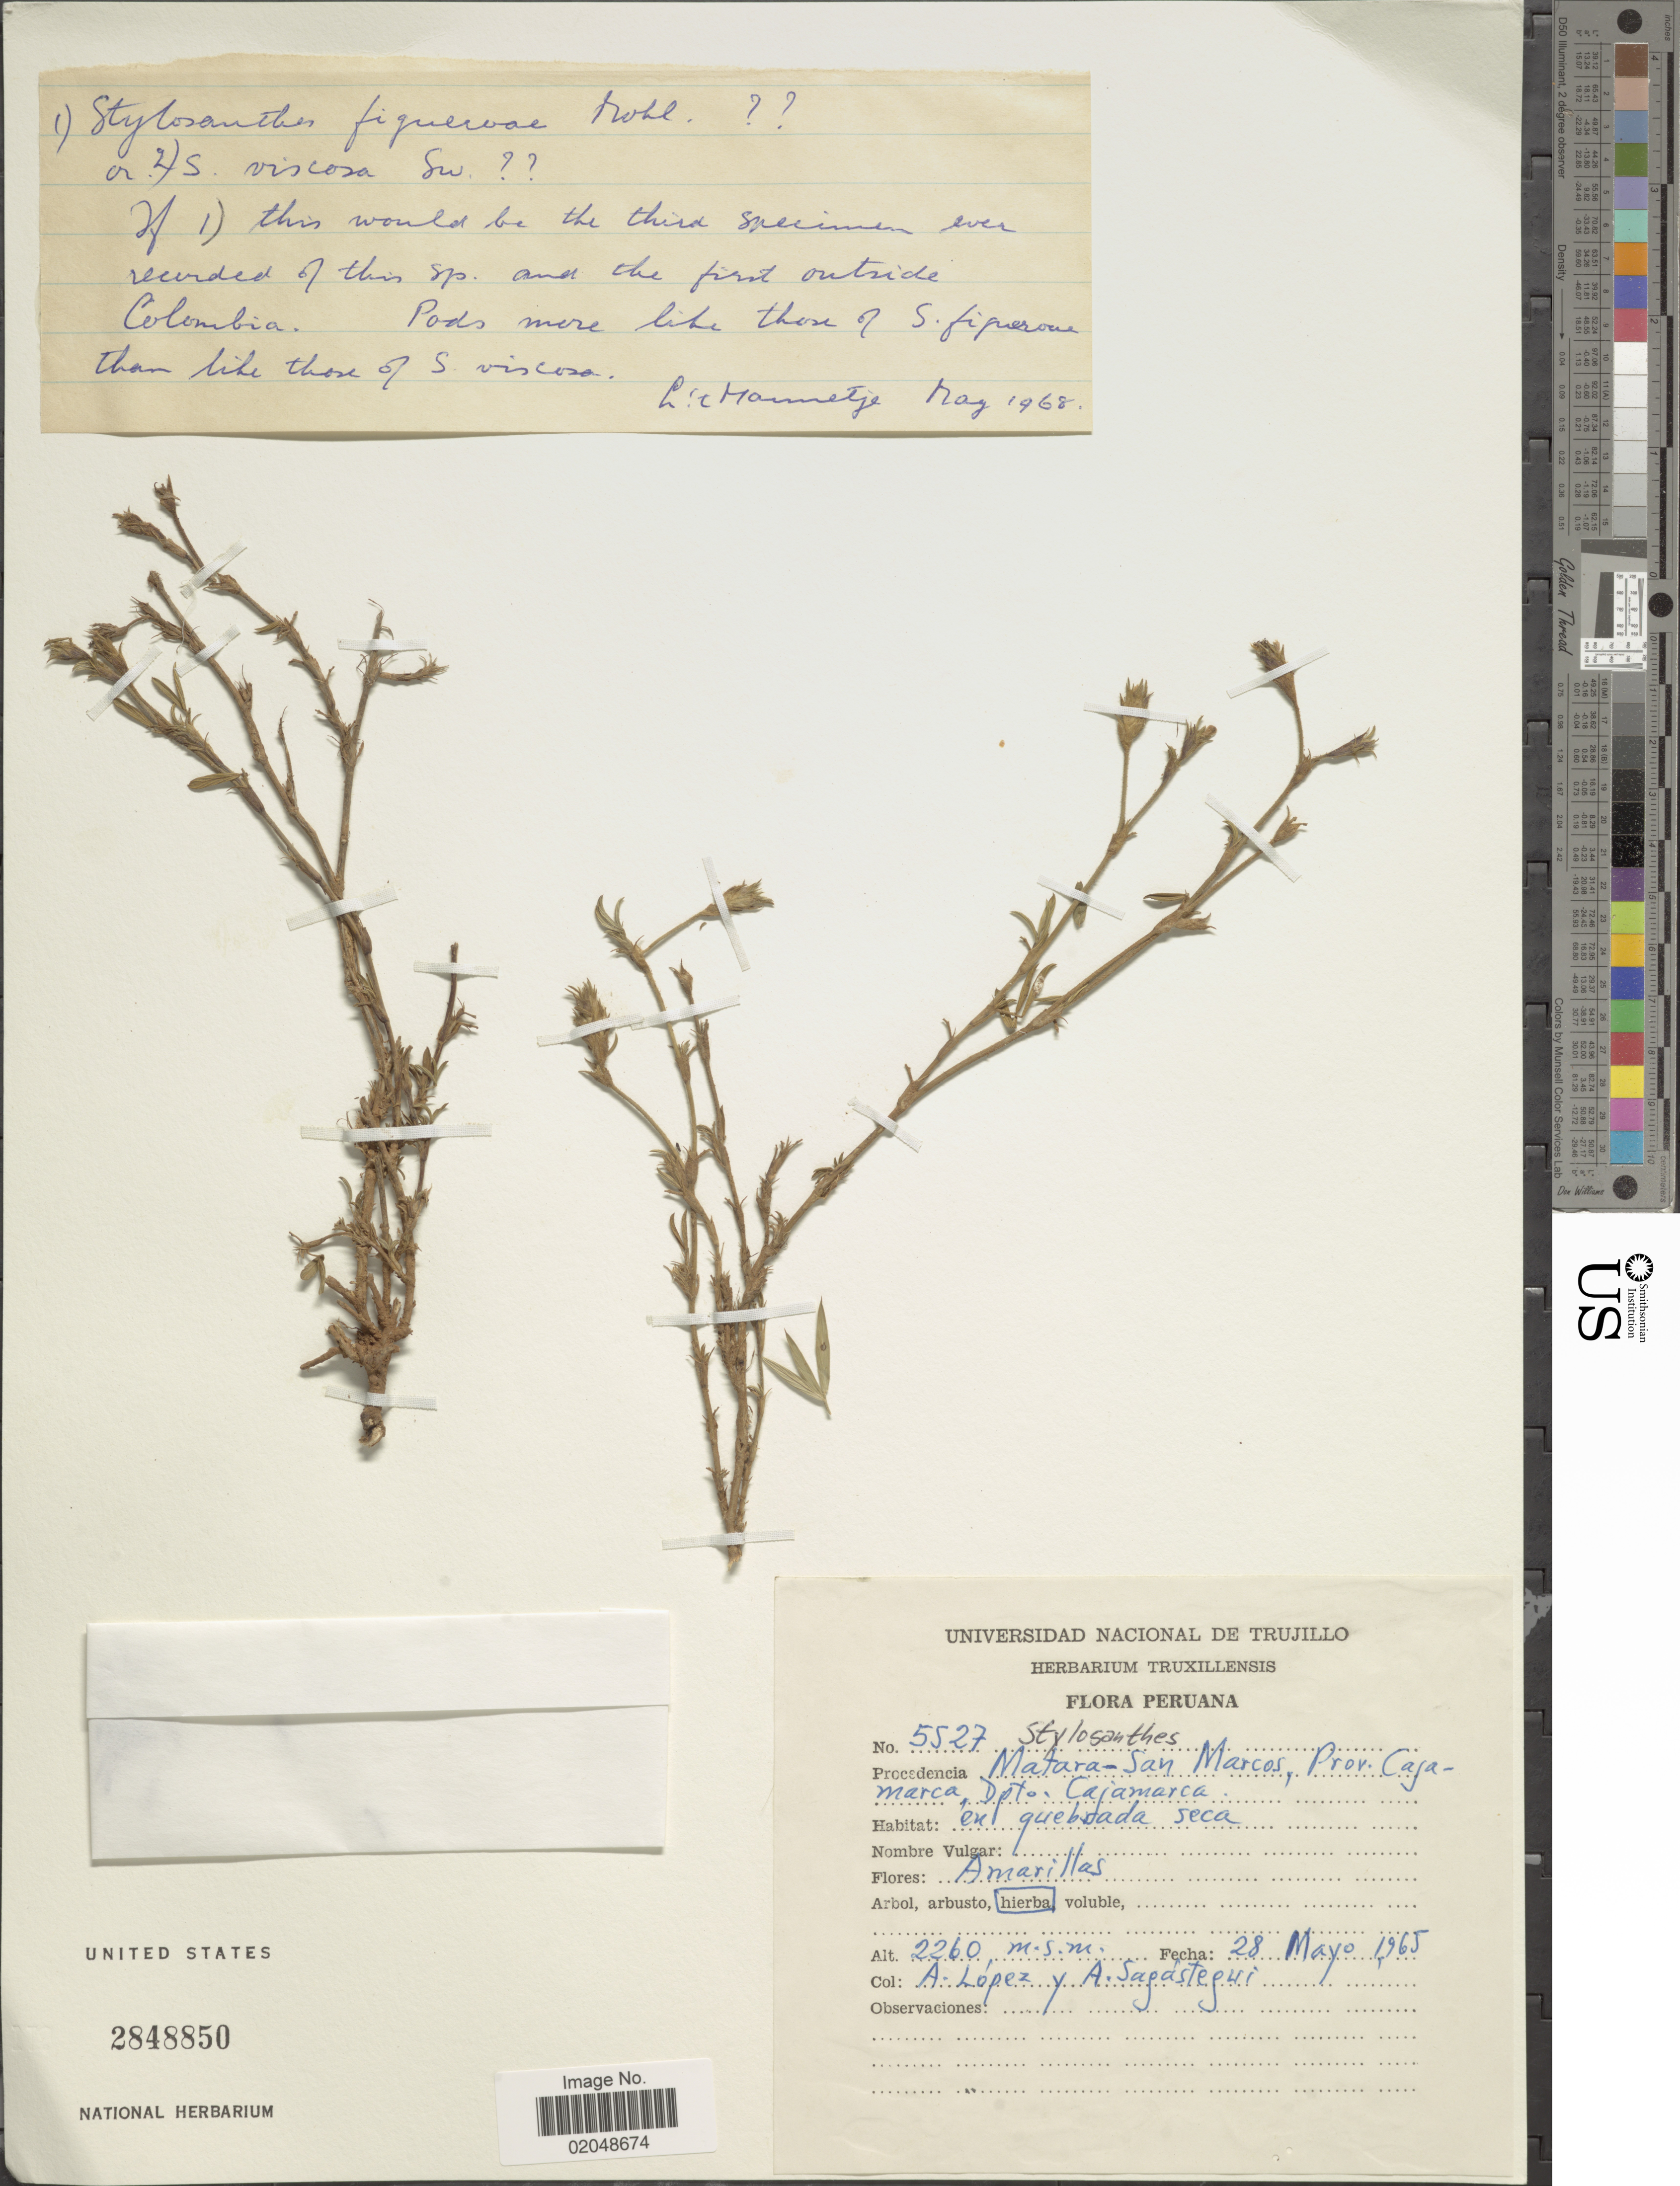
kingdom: Plantae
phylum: Tracheophyta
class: Magnoliopsida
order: Fabales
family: Fabaceae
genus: Stylosanthes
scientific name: Stylosanthes sp.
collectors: A. López & A. Sagástequi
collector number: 5527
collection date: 1965-05-28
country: Peru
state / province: Cajamarca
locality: Matara - San Marcos, Prov. Cajamarca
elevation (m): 2260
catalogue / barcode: US 2848850